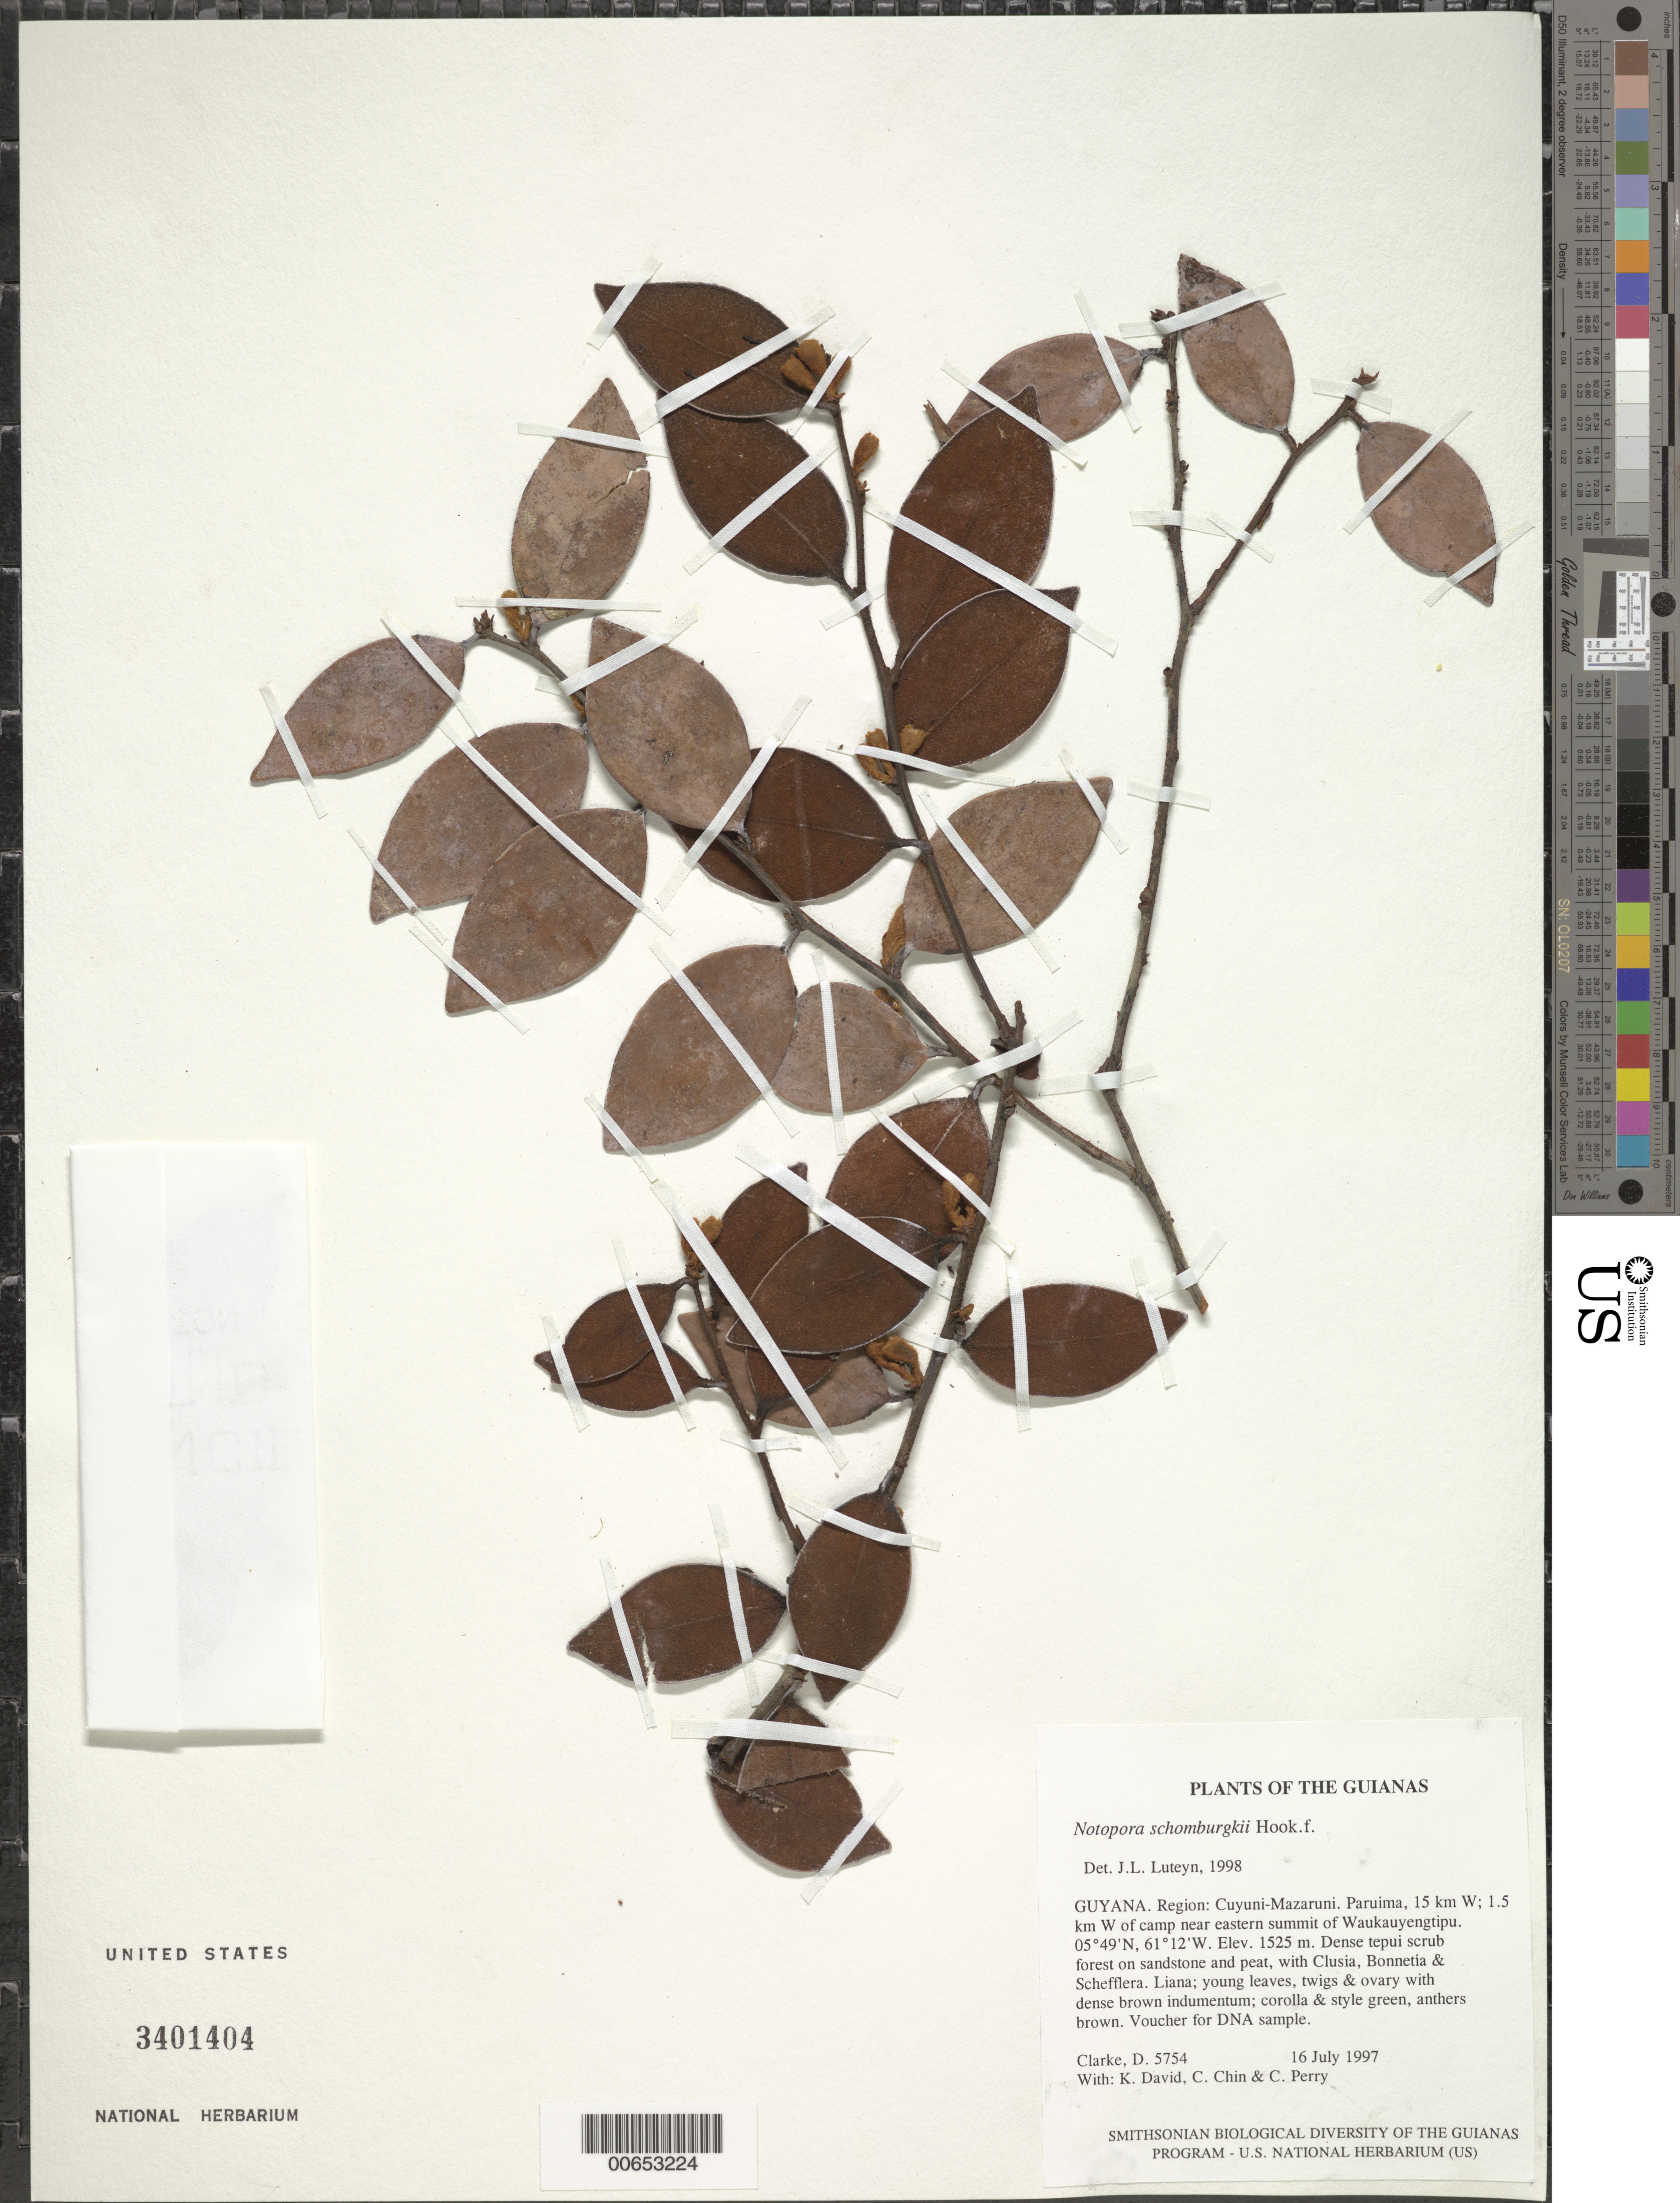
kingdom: Plantae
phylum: Tracheophyta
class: Magnoliopsida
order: Ericales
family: Ericaceae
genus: Notopora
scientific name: Notopora schomburgkii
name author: Hook. f.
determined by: Luteyn, J. L.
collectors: H. D. Clarke, K. David, C. Chin & C. Perry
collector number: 5754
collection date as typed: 16 July 1997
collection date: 1997-07-16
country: Guyana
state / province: Cuyuni-Mazaruni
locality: Paruima, 15 km W; 1.5 km W of camp near eastern summit of Waukauyengtipu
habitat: Dense tepui scrub forest on sandstone and peat, with Clusia, Bonnetia & Schefflera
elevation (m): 1525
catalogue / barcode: US 3401404